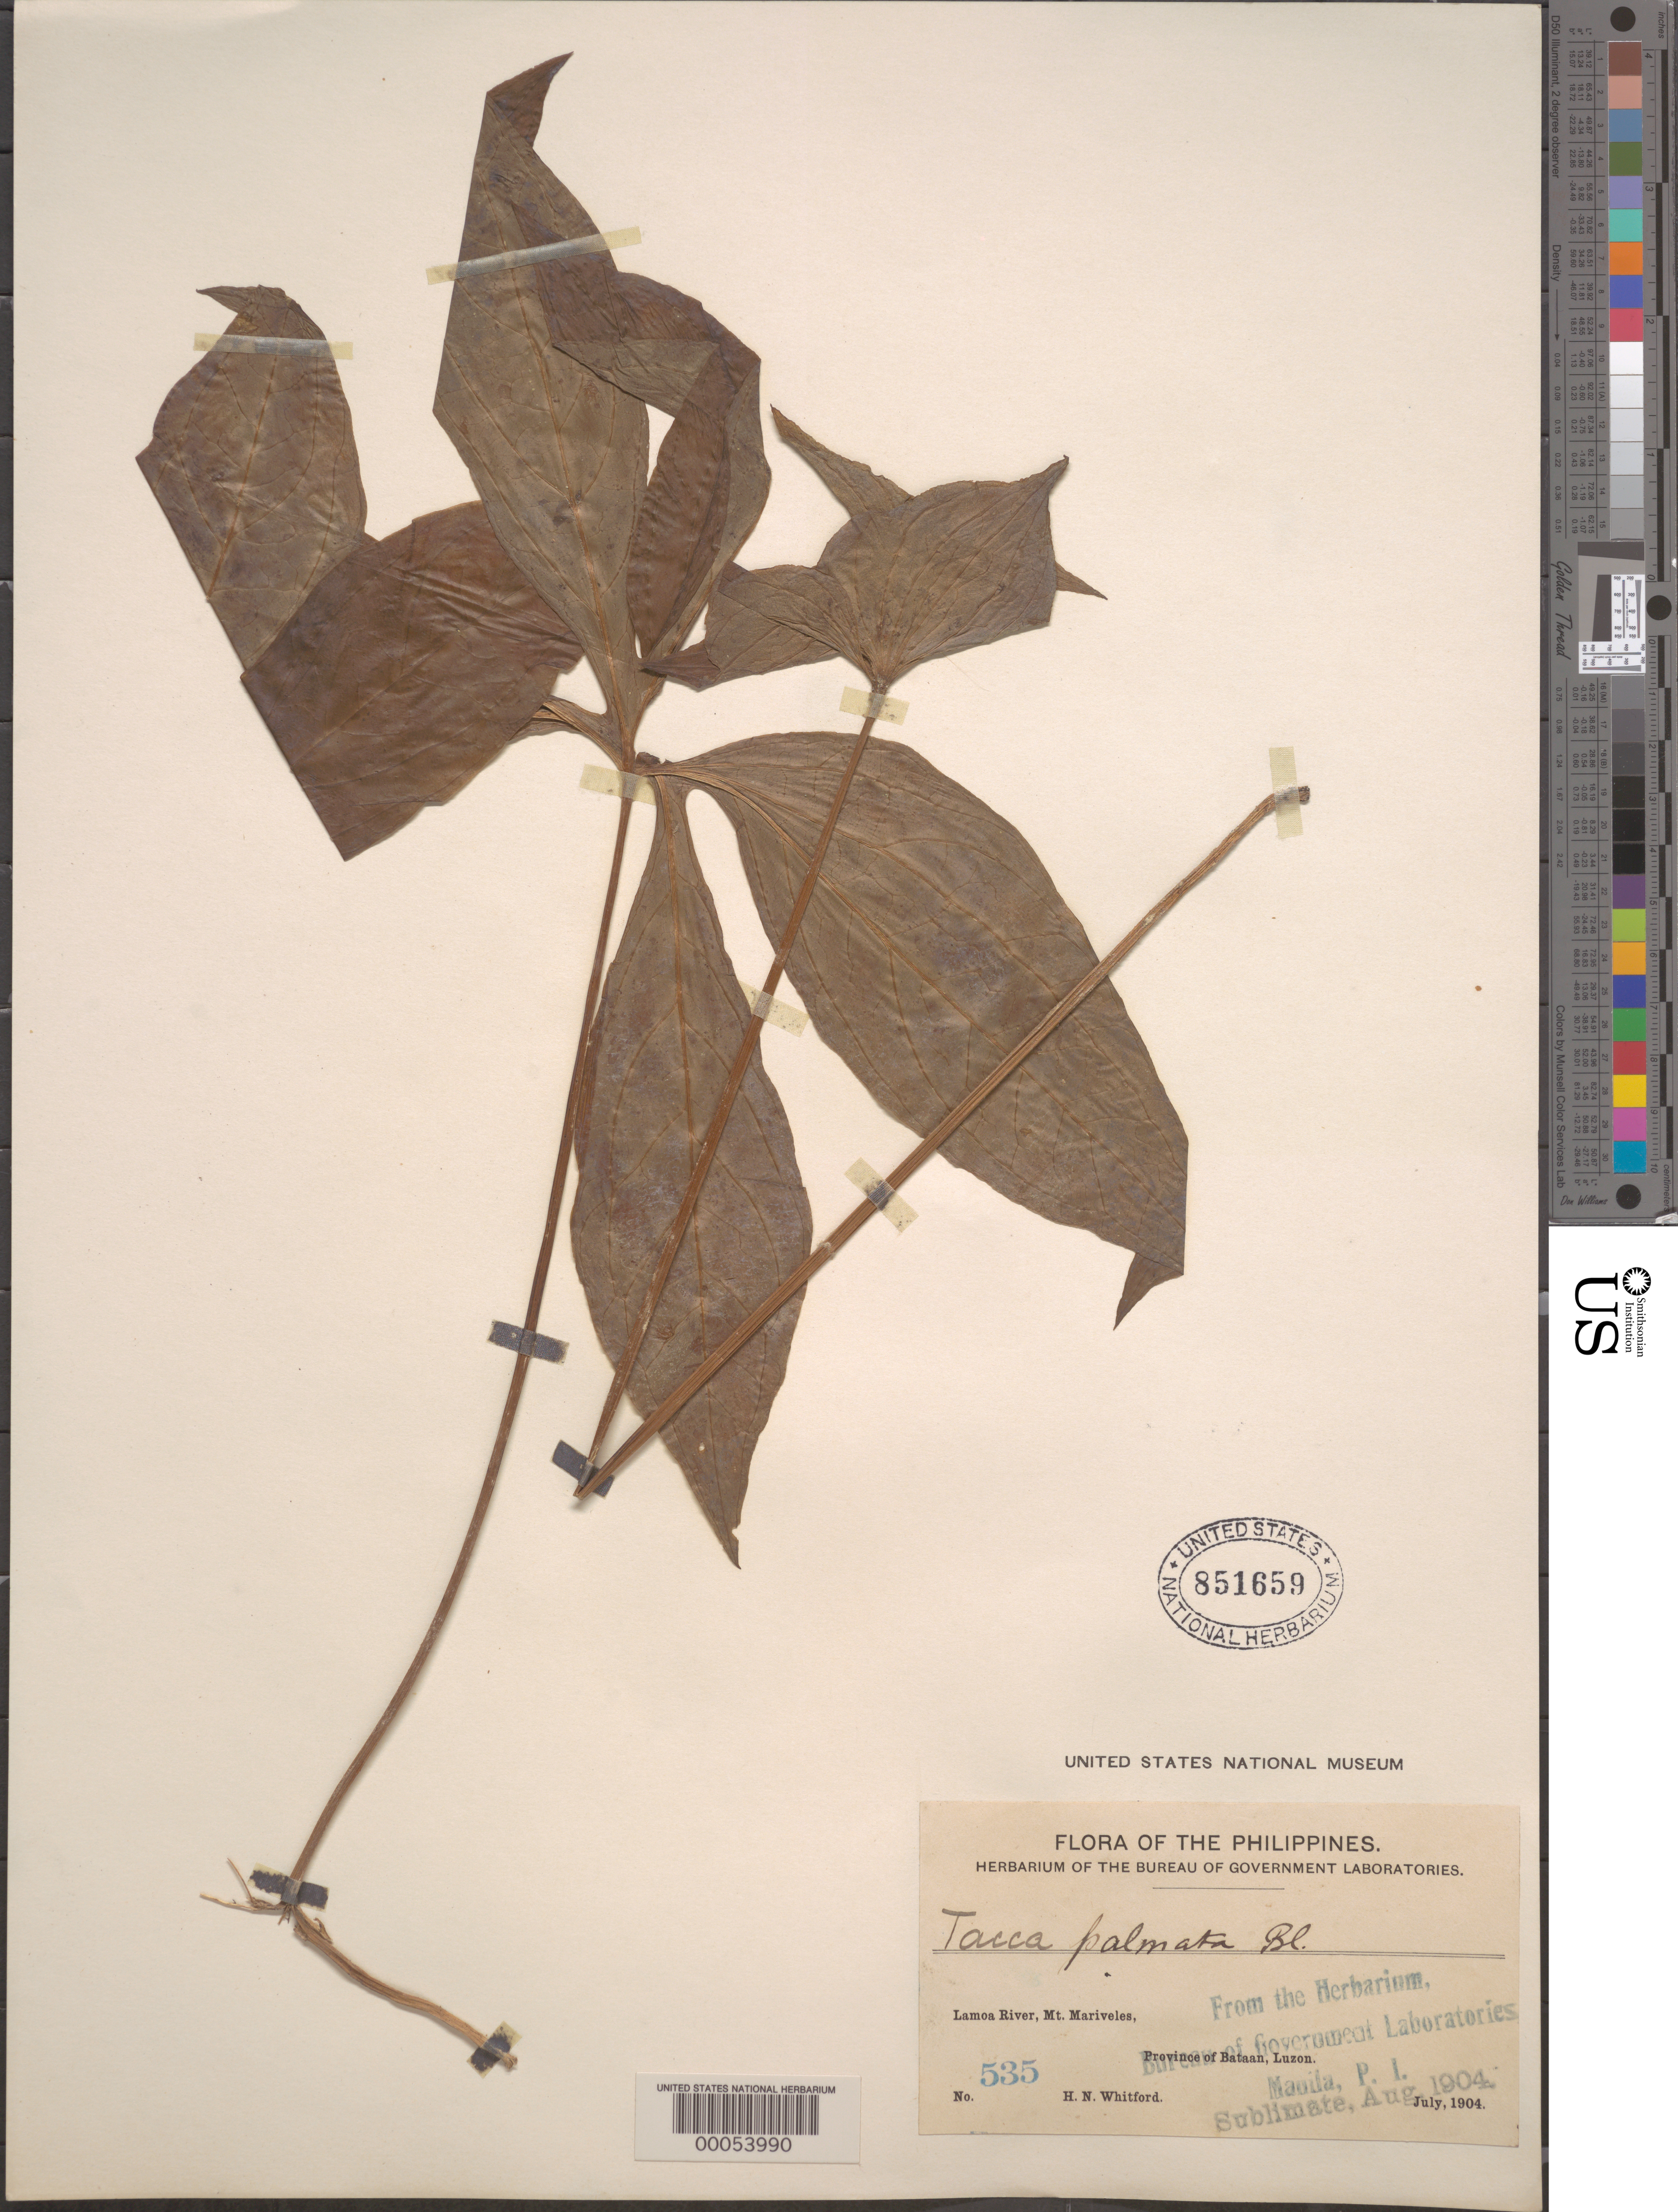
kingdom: Plantae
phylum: Tracheophyta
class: Liliopsida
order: Dioscoreales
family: Dioscoreaceae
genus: Tacca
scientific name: Tacca palmata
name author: Blume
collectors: H. N. Whitford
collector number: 535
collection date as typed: Jul 1904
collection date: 1904-07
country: Philippines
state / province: Central Luzon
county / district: Bataan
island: Luzon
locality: Lamoa river, mt. mariveles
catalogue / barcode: US 851659